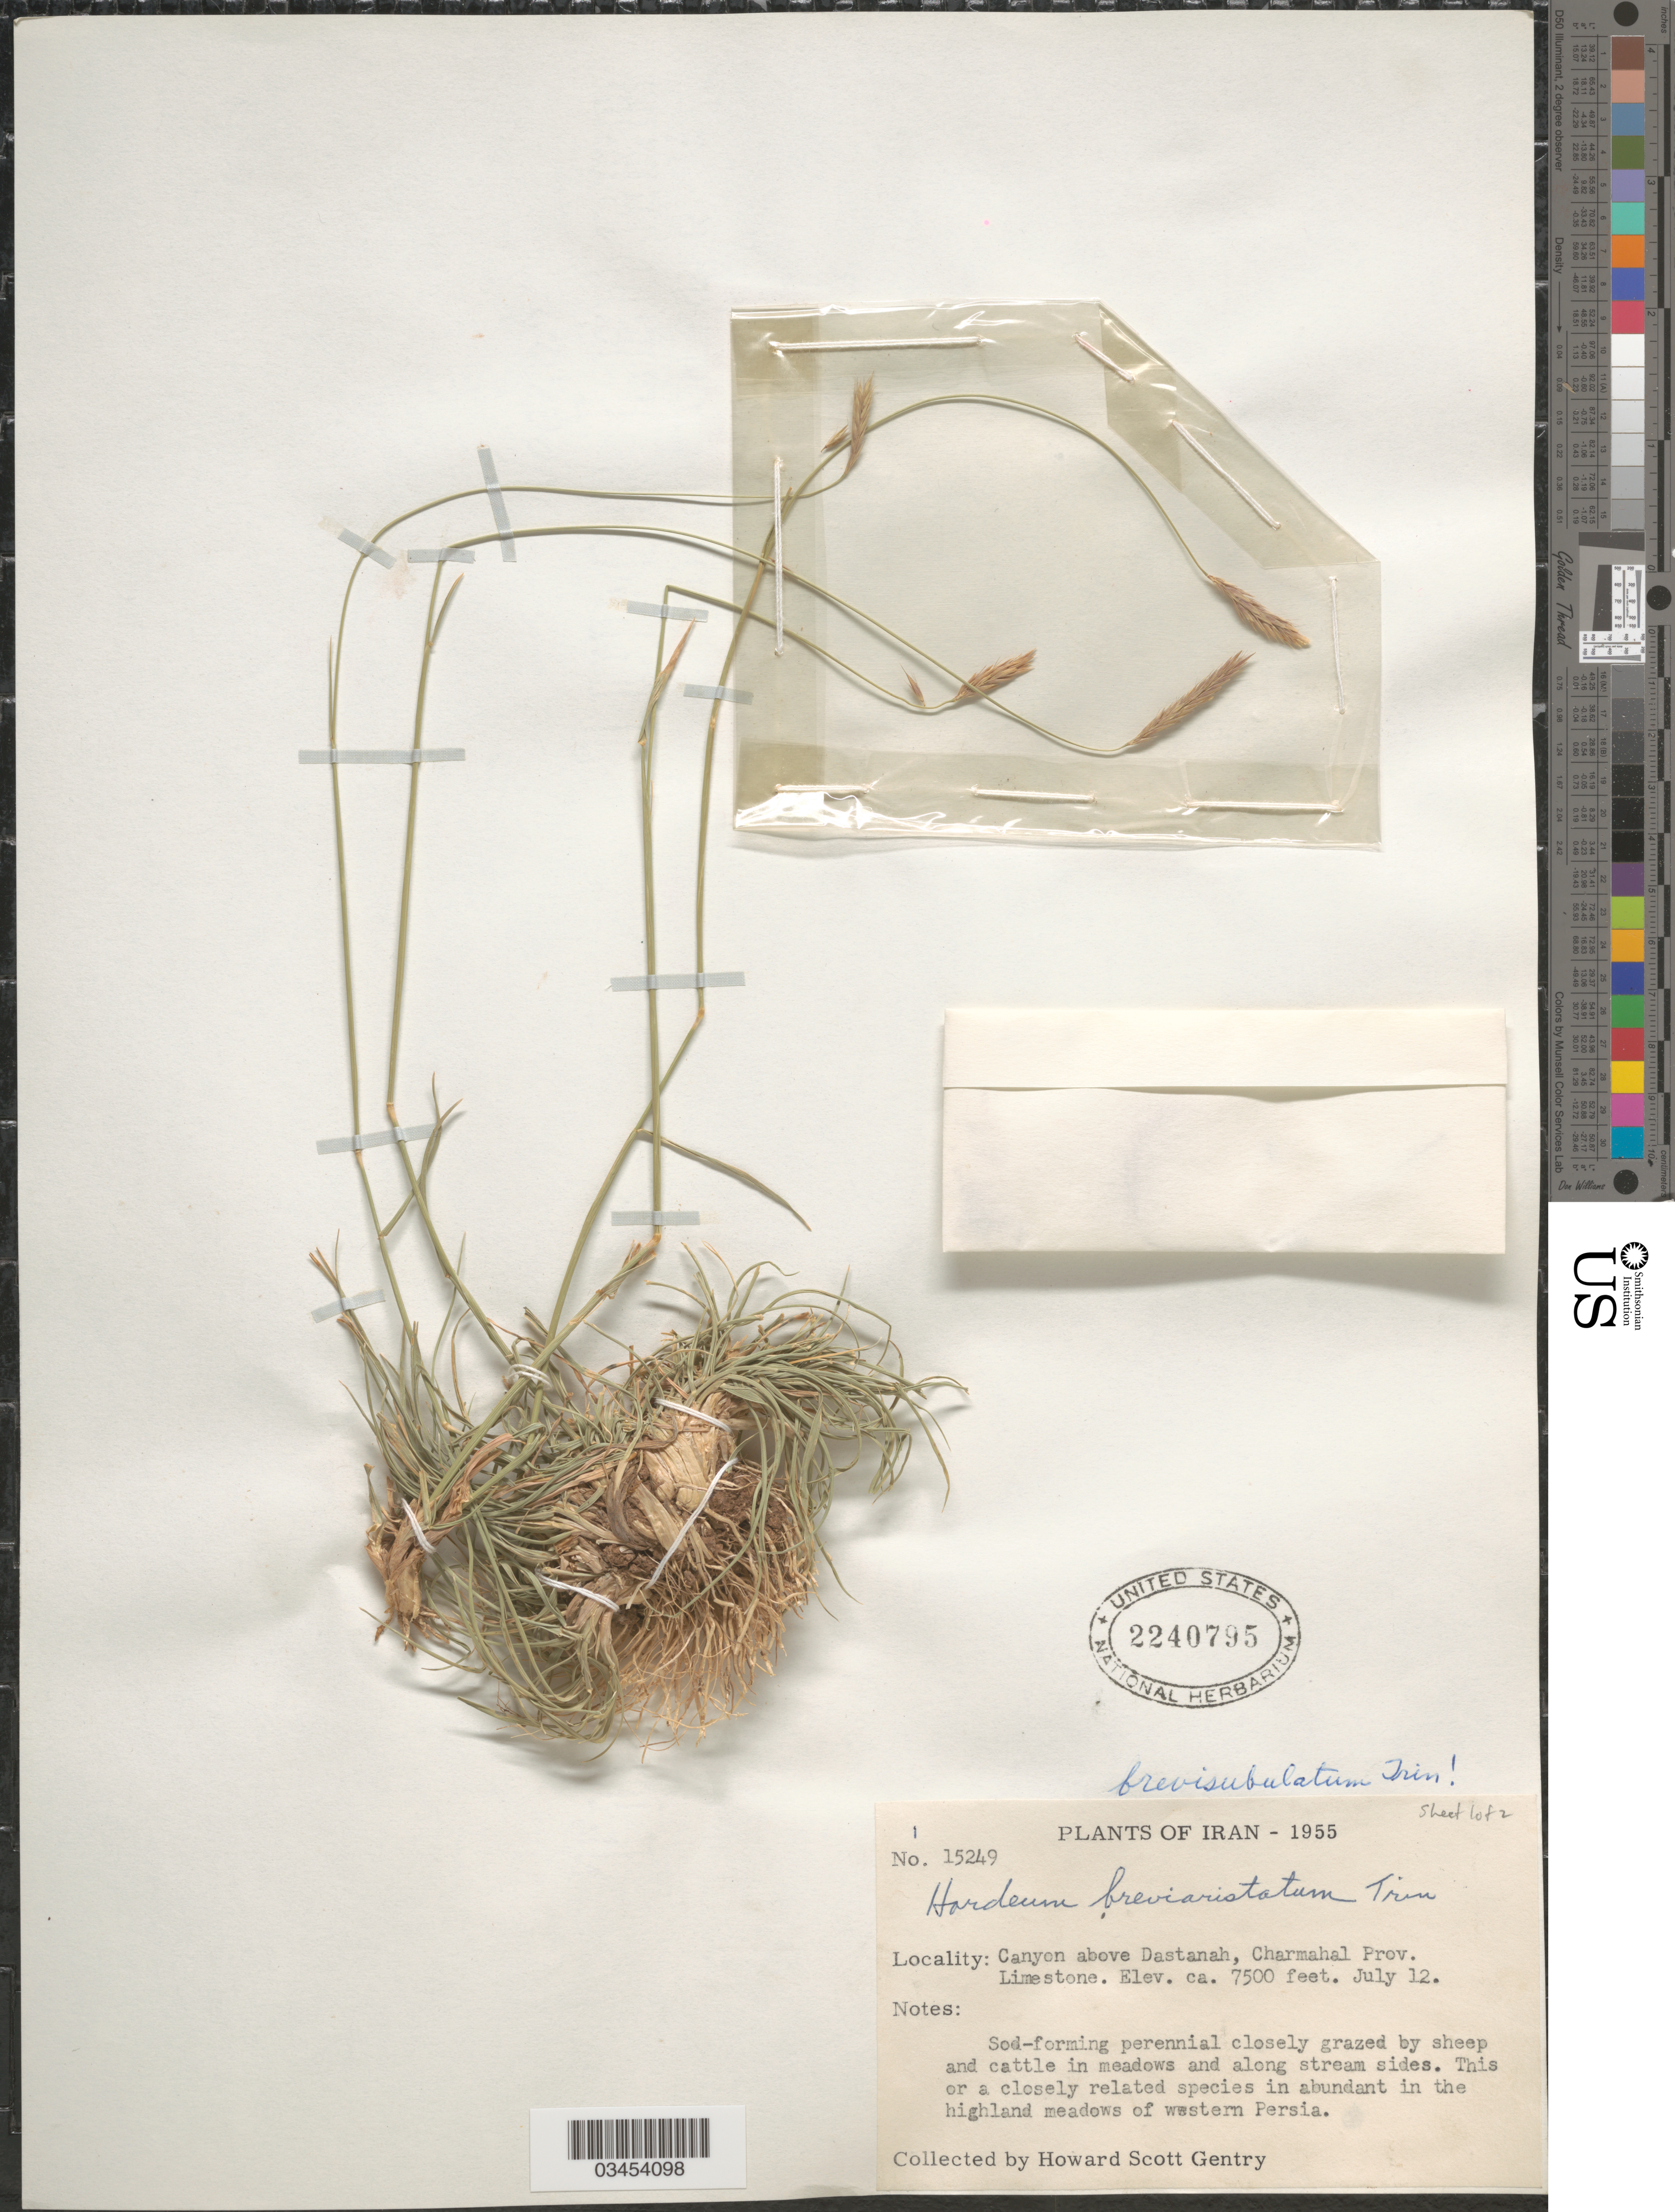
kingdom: Plantae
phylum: Tracheophyta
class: Liliopsida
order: Poales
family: Poaceae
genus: Hordeum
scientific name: Hordeum brevisubulatum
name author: (Trin.) Link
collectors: H. S. Gentry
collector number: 15249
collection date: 1955-07-12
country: Iran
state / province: Chahar Mahaal and Bakhtiari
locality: Canyon above Dastanah, Charmahal Prov. Limestone.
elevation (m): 2286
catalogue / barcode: US 2240795